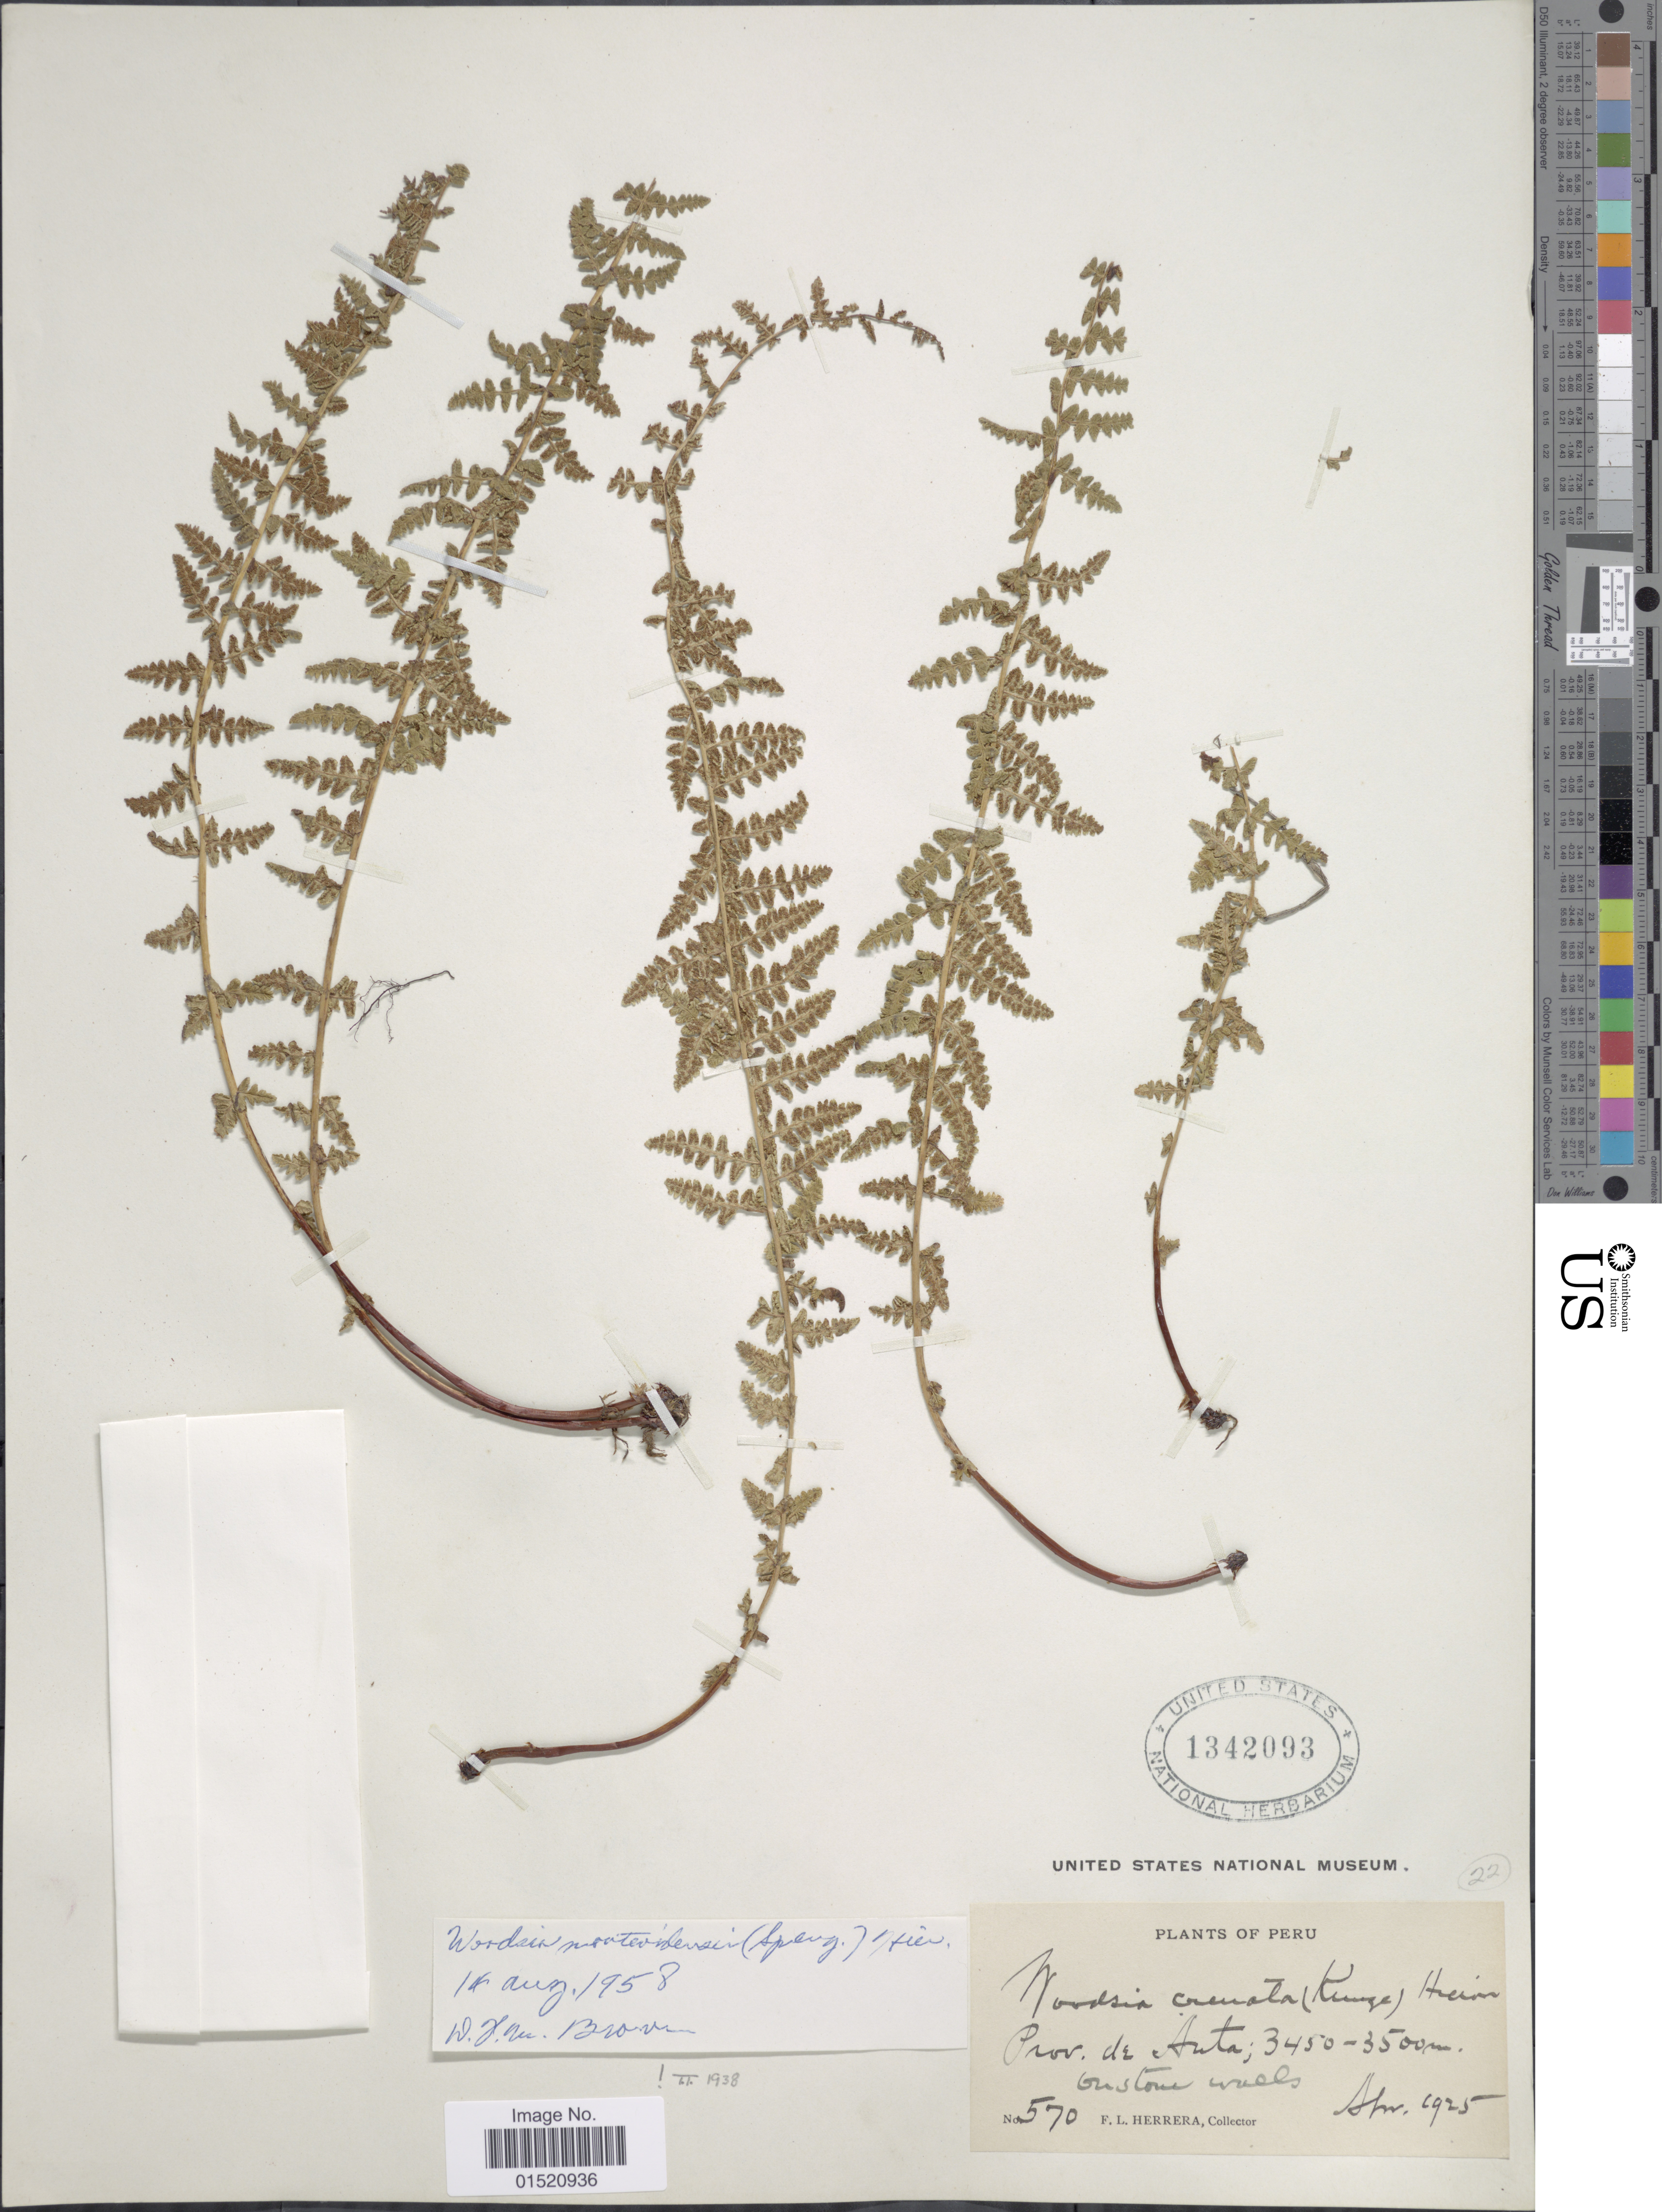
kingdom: Plantae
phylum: Tracheophyta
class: Polypodiopsida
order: Polypodiales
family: Woodsiaceae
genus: Woodsia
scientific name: Woodsia montevidensis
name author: (Spreng.) Hieron.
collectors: F. L. Herrera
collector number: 570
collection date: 1925-04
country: Peru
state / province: Cusco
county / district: Anta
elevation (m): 1052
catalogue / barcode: US 1342093